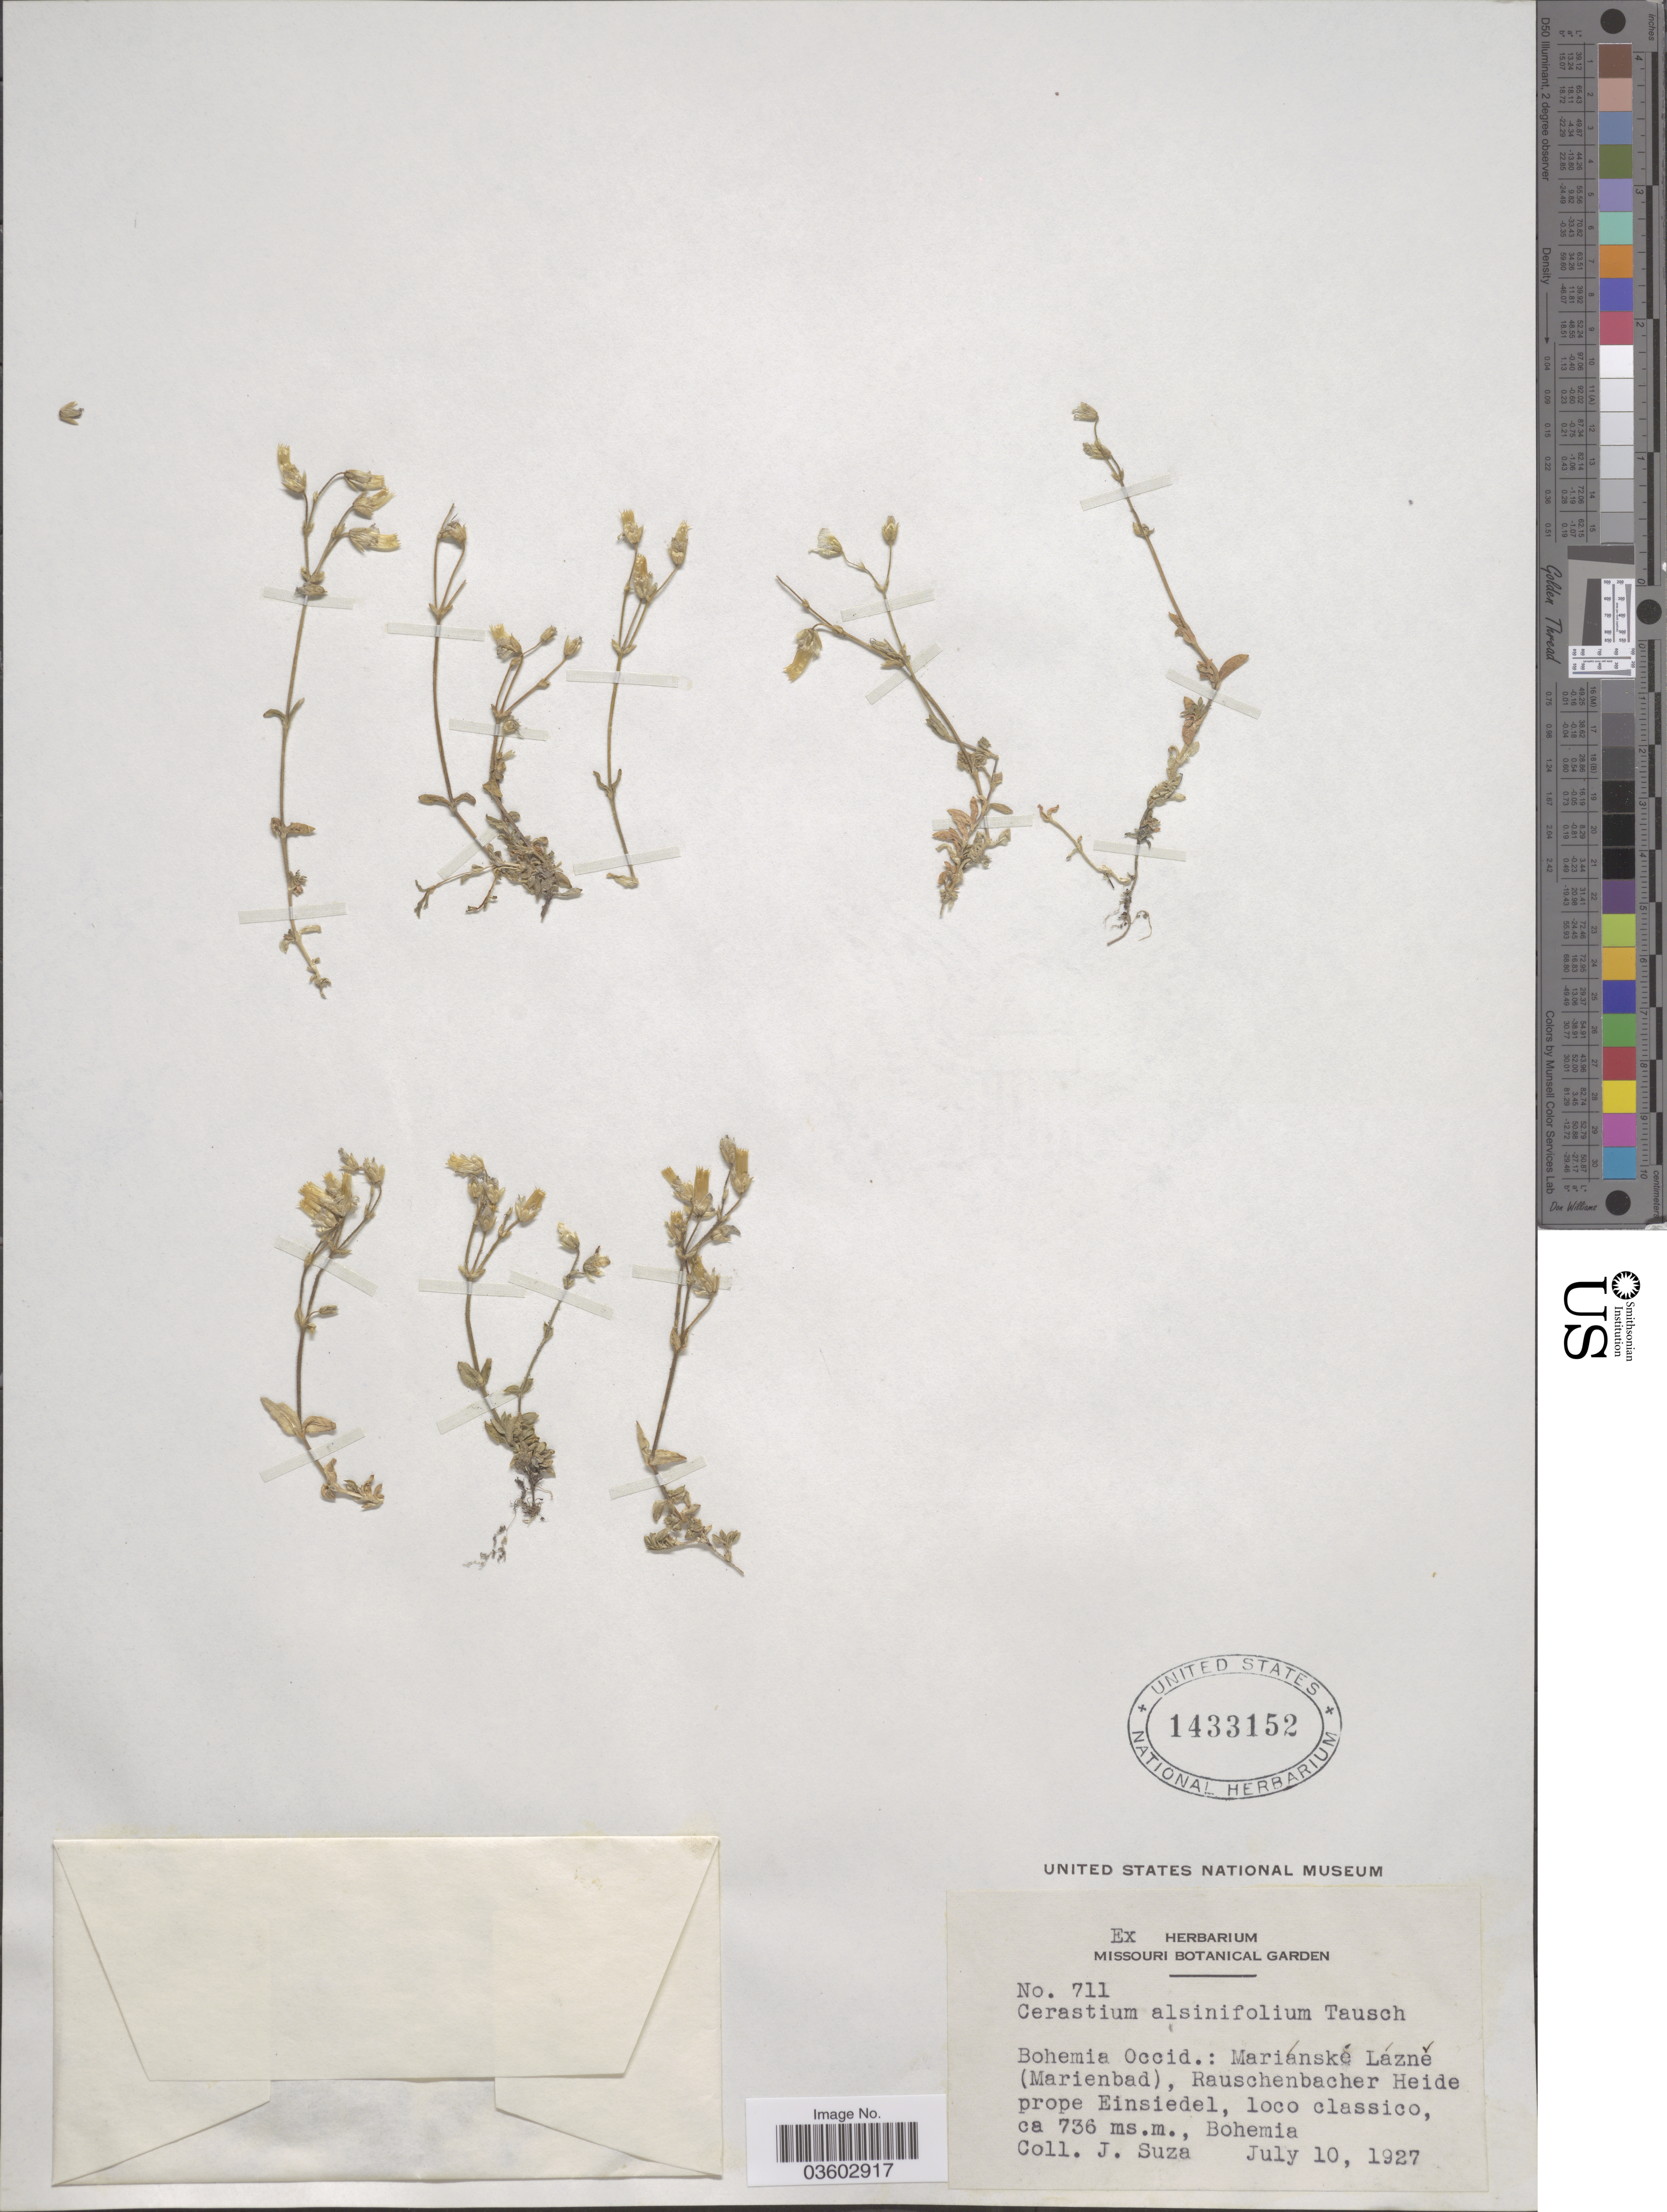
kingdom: Plantae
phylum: Tracheophyta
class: Magnoliopsida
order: Caryophyllales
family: Caryophyllaceae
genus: Cerastium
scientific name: Cerastium alsinifolium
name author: Tausch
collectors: J. Suza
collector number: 711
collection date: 1927-07-10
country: Czechia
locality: Bohemia Occid.: Mariánské Lázně (Marienbad), Rauschenbacher Heide prope Einsiedel. Bohemia.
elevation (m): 736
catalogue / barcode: US 1433152